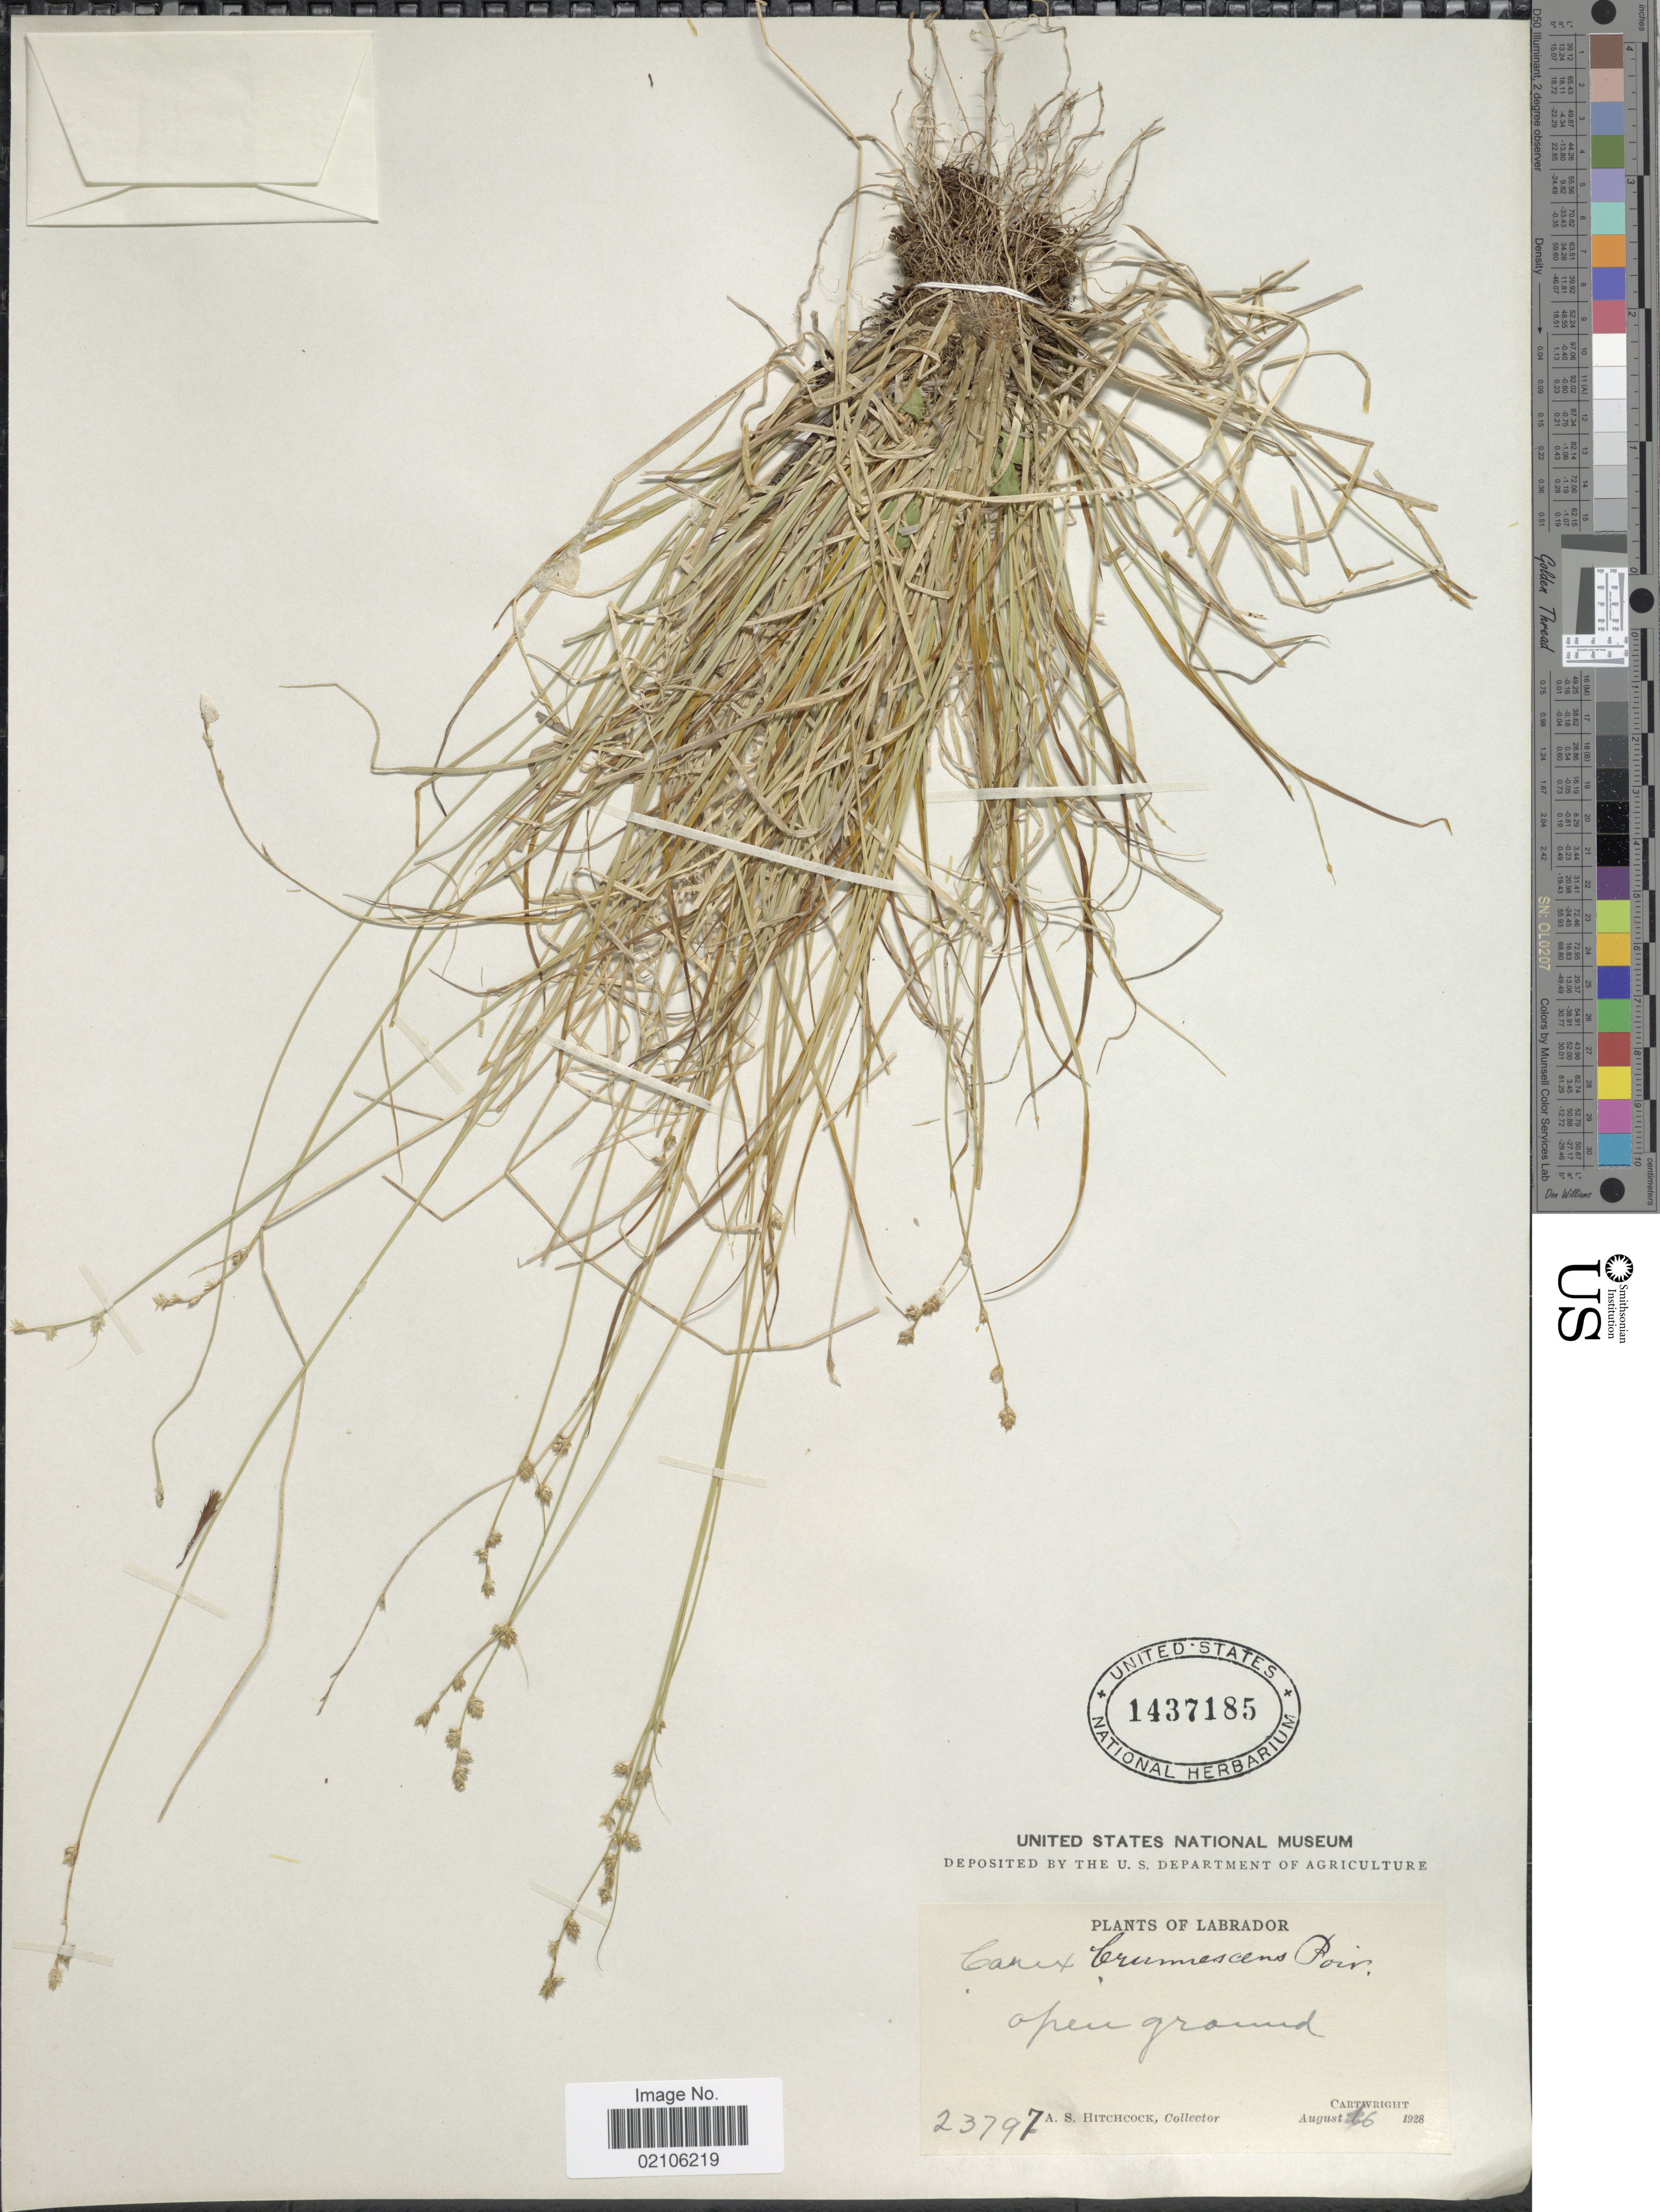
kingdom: Plantae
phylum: Tracheophyta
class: Liliopsida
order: Poales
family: Cyperaceae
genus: Carex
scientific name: Carex brunnescens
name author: (Pers.) Poir.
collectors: A. S. Hitchcock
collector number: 23797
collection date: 1928-08-06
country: Canada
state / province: Newfoundland and Labrador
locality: Labrador, open ground, Cartwright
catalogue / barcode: US 1437185